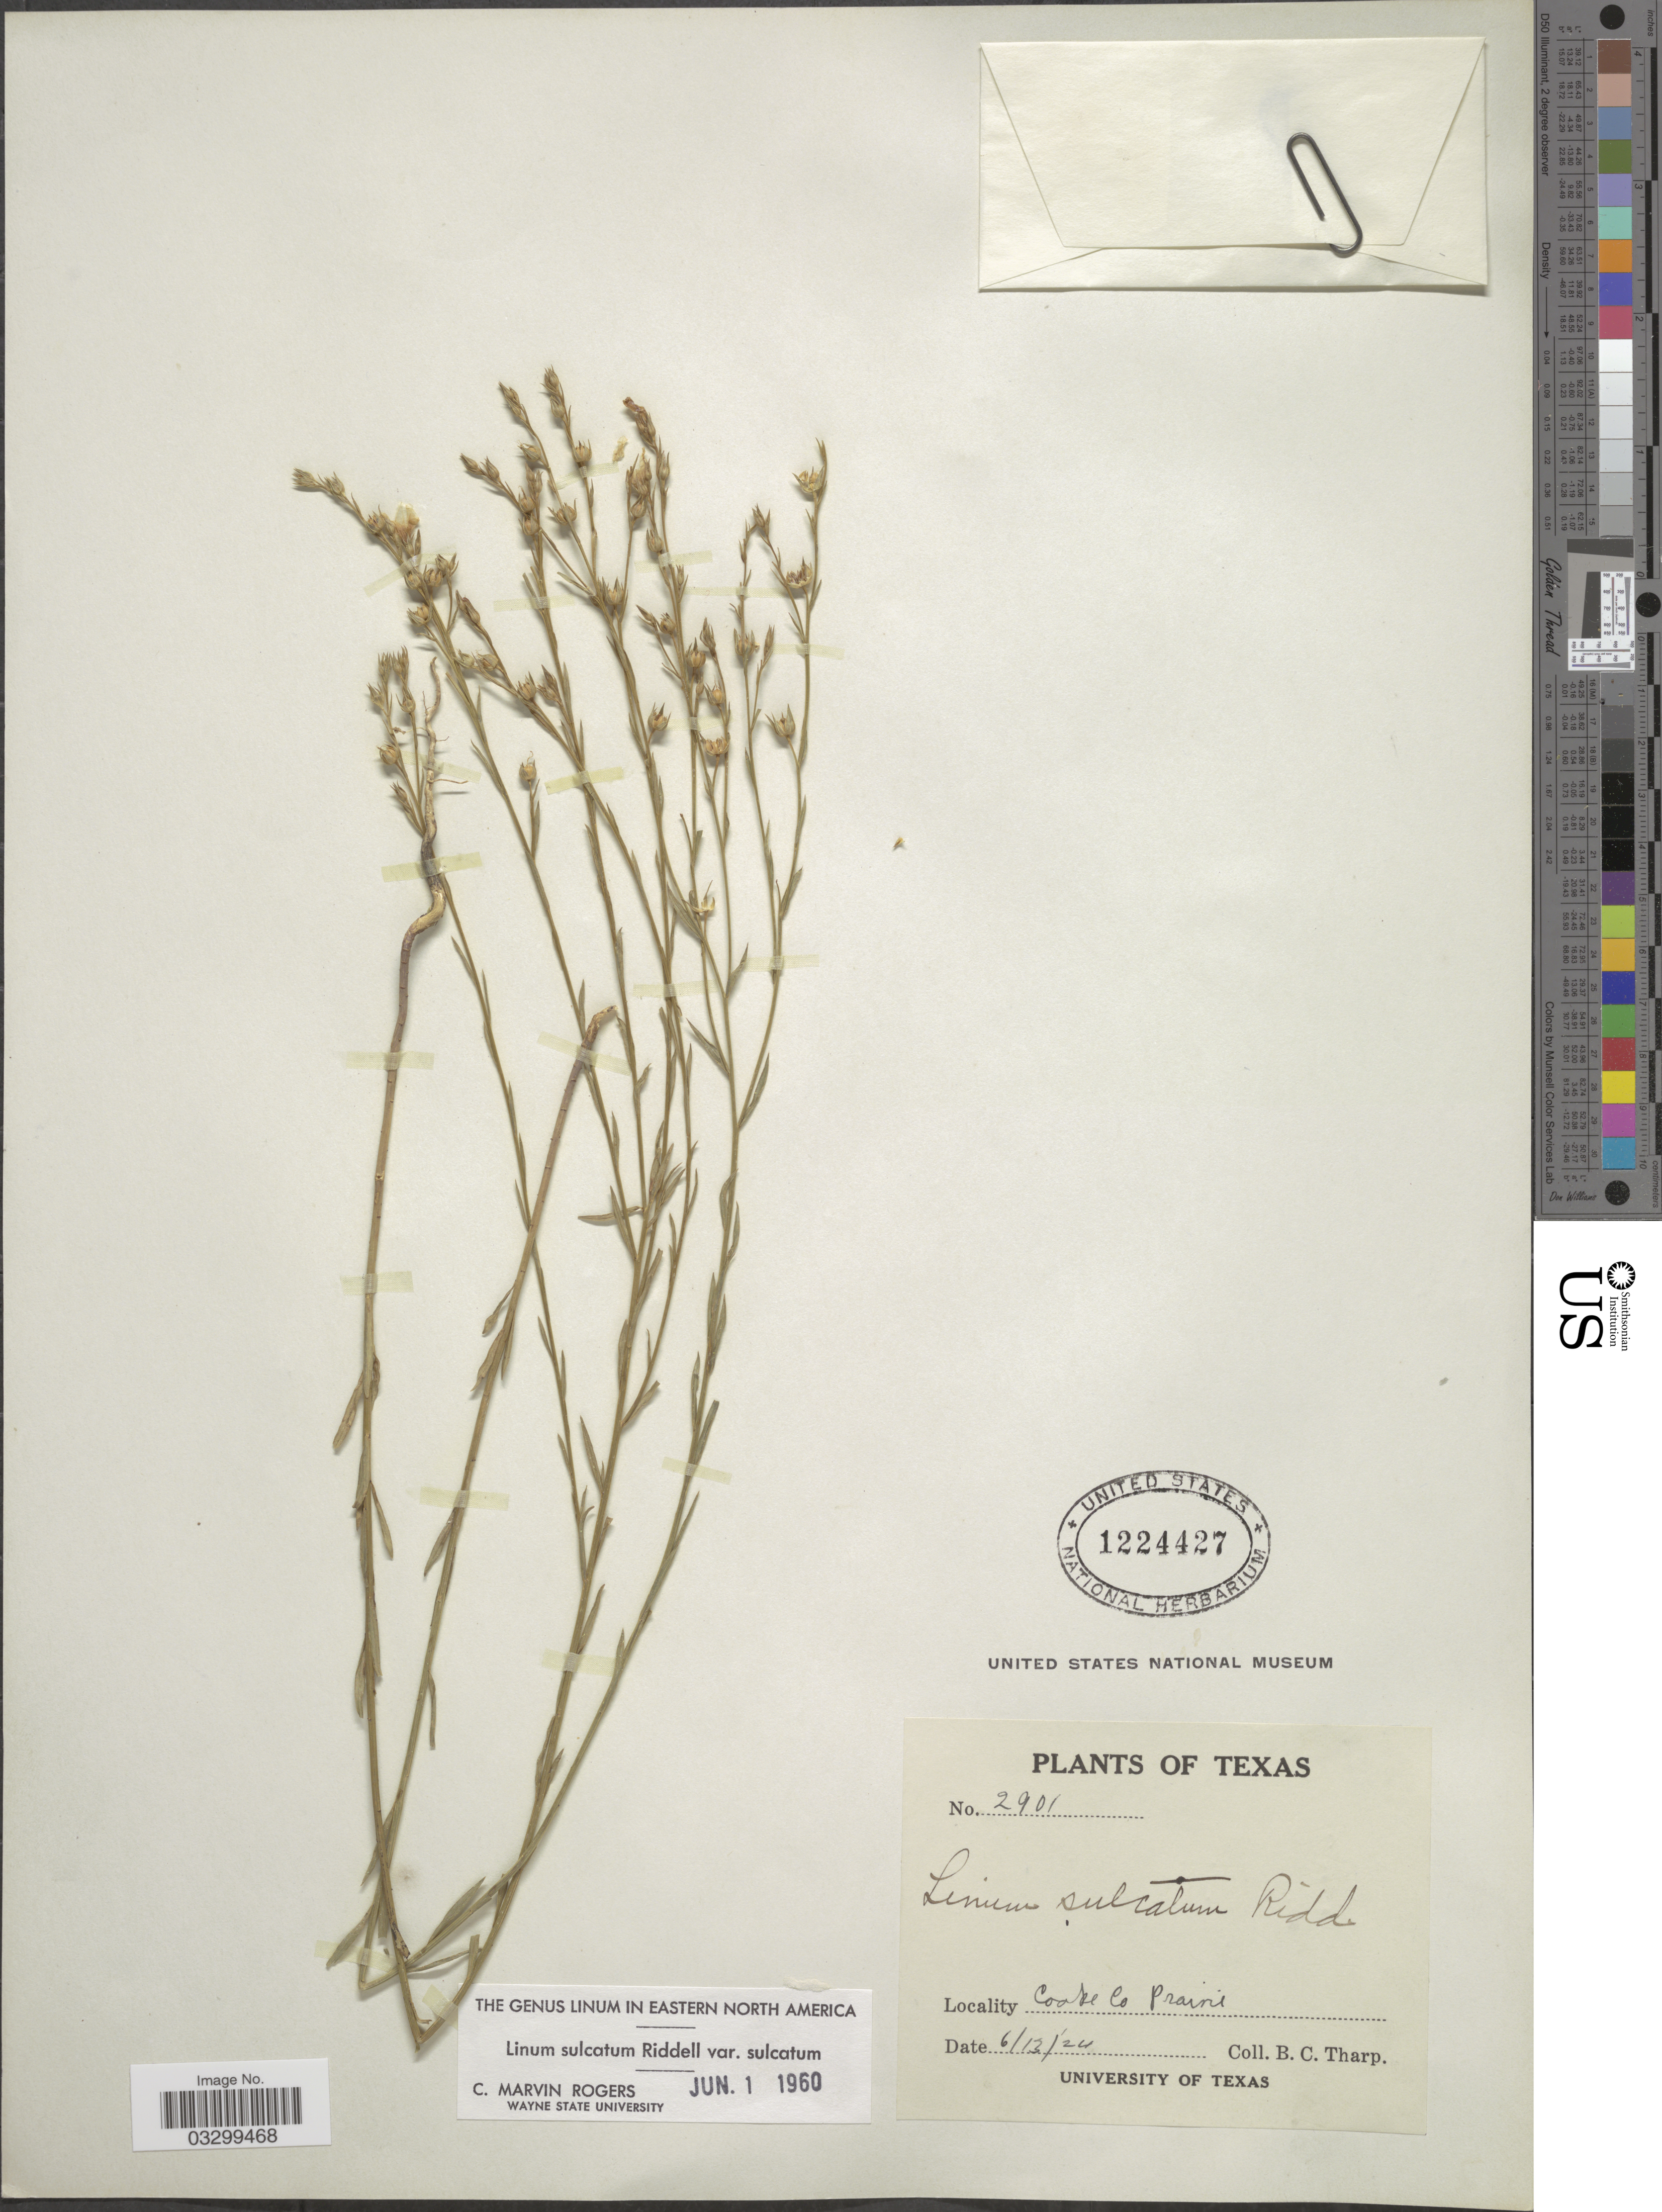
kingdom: Plantae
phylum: Tracheophyta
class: Magnoliopsida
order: Malpighiales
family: Linaceae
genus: Linum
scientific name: Linum sulcatum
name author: Riddell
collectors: B. C. Tharp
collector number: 2901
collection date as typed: Transcribed d/m/y: 13/6/24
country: United States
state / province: Texas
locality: Cooke Co.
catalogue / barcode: US 1224427